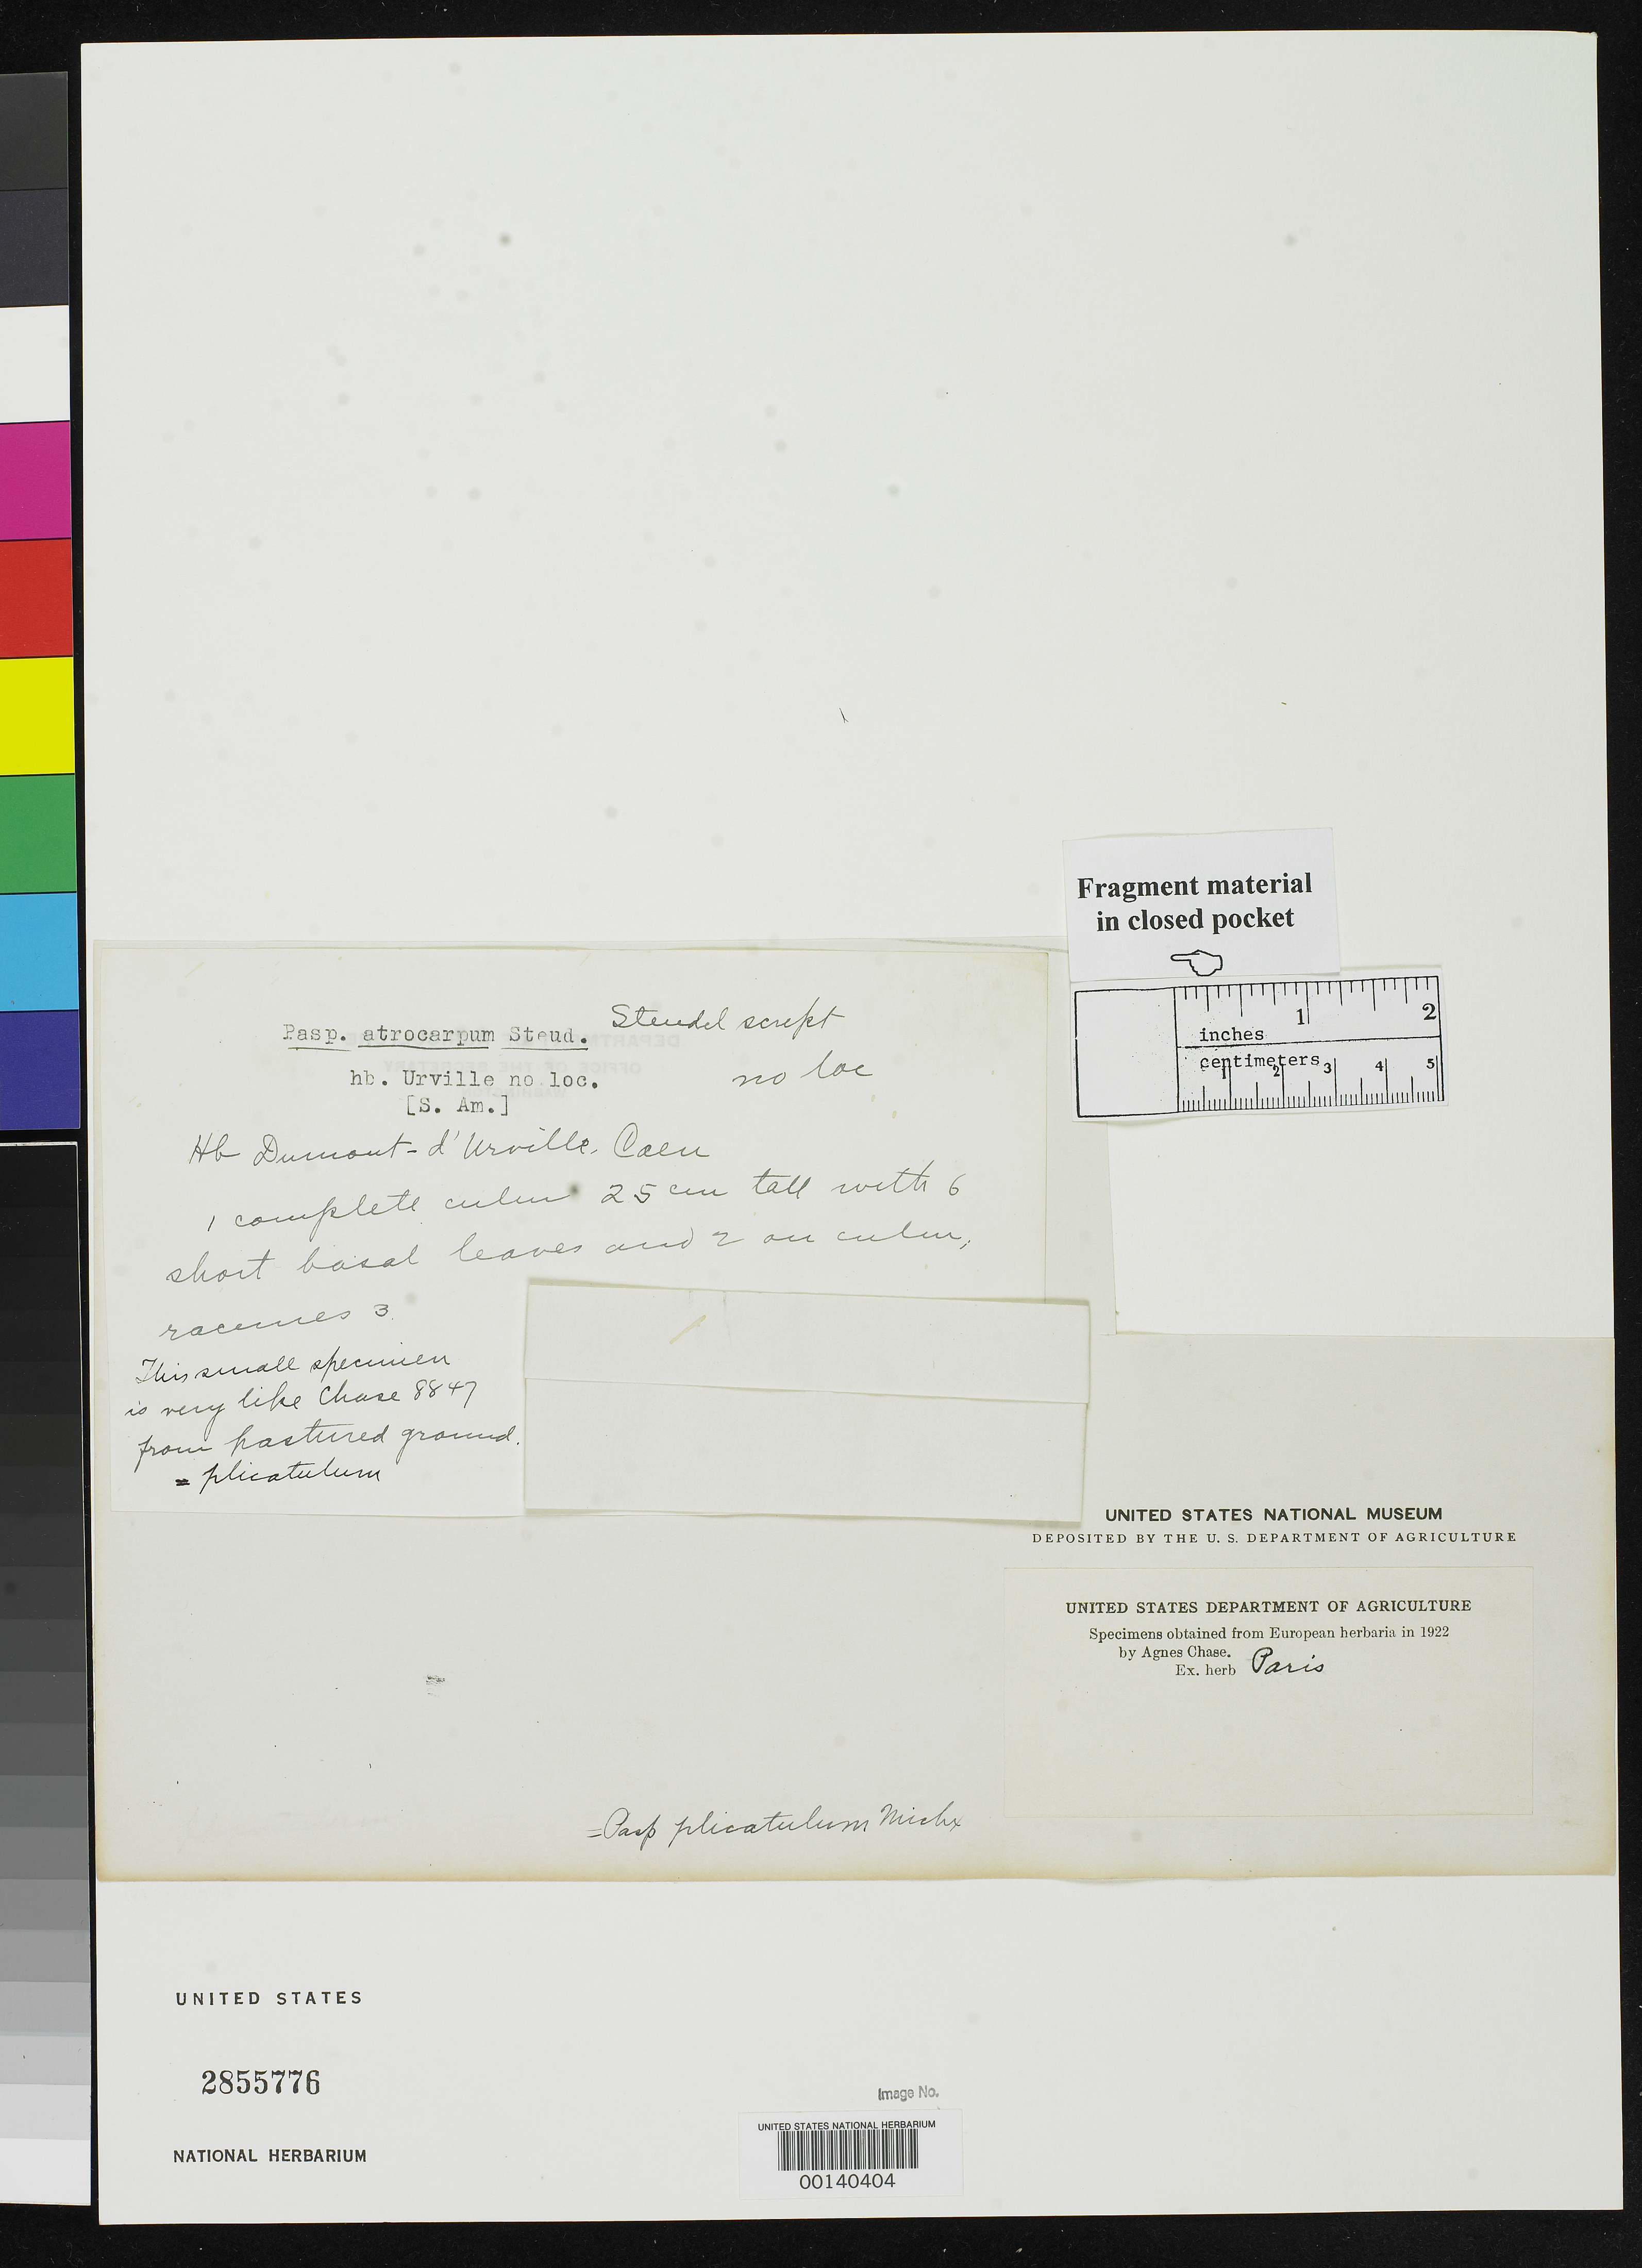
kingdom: Plantae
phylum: Tracheophyta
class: Liliopsida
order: Poales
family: Poaceae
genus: Paspalum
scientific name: Paspalum atrocarpum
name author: Steud.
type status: Type Fragment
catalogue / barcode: US 2855776